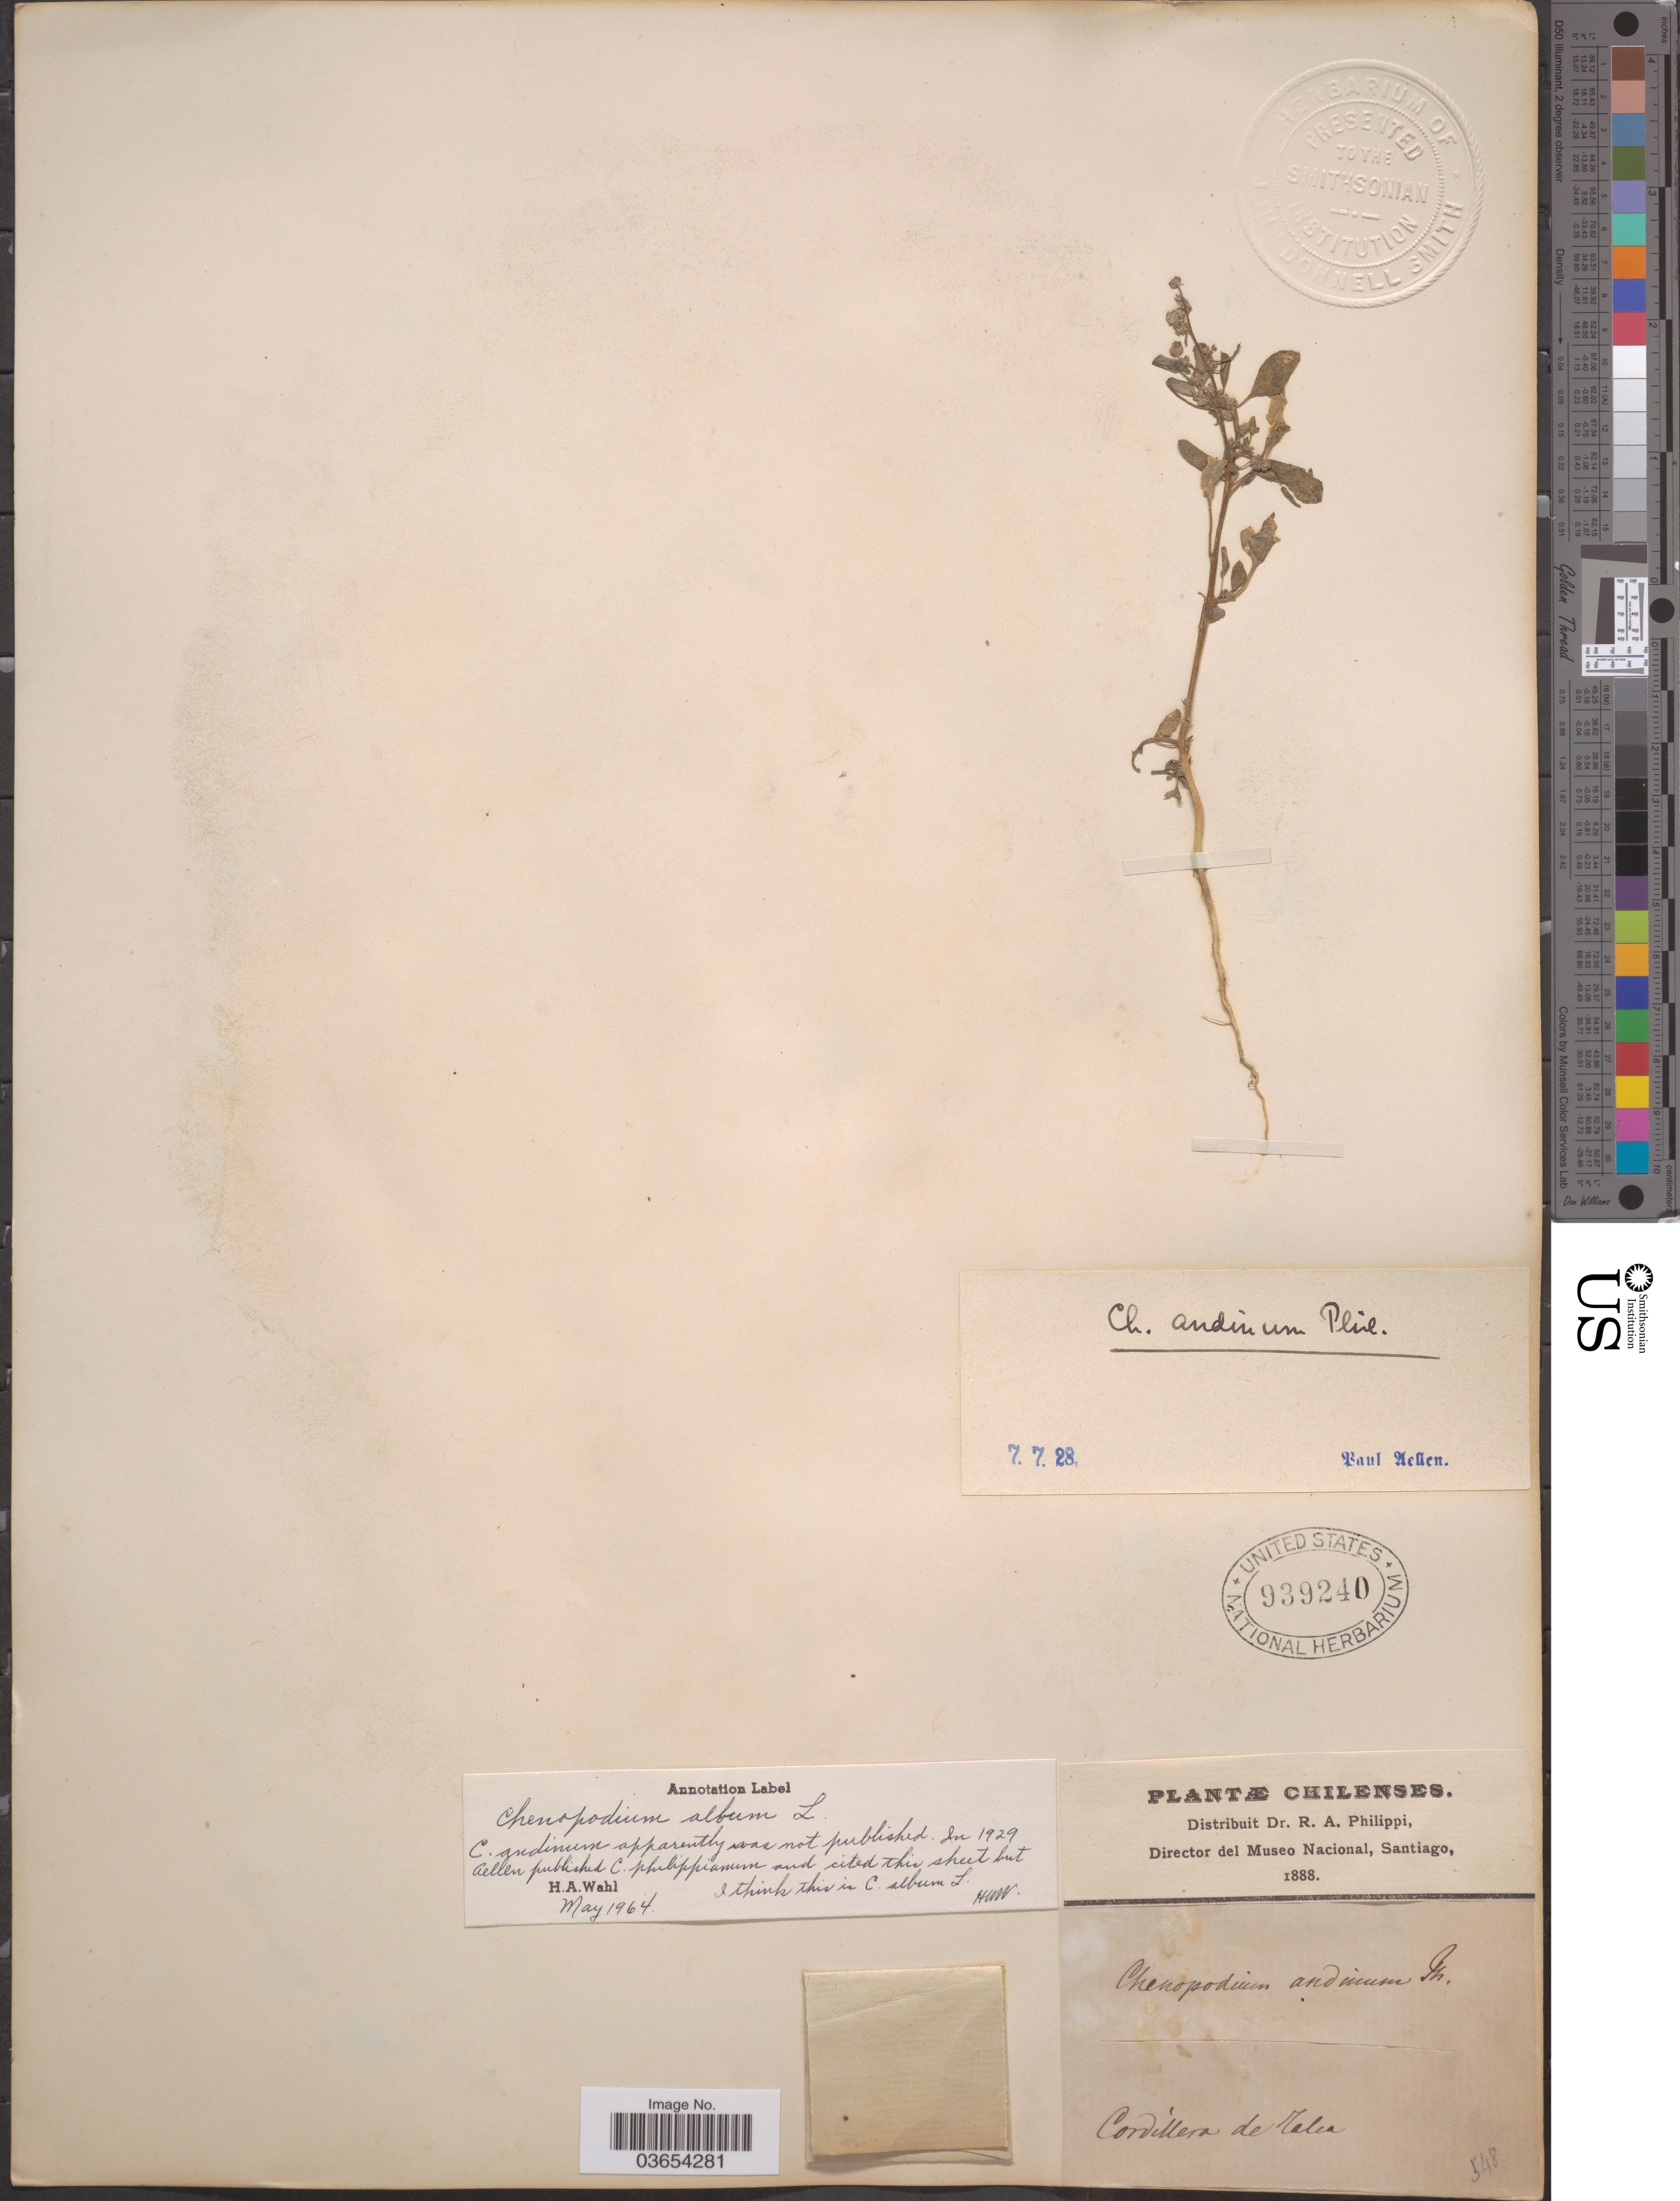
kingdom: Plantae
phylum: Tracheophyta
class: Magnoliopsida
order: Caryophyllales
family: Amaranthaceae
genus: Chenopodium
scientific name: Chenopodium album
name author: L.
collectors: ex. herb. R.A. Philippi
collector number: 548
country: Chile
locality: Cordillera de Talca.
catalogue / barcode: US 939240